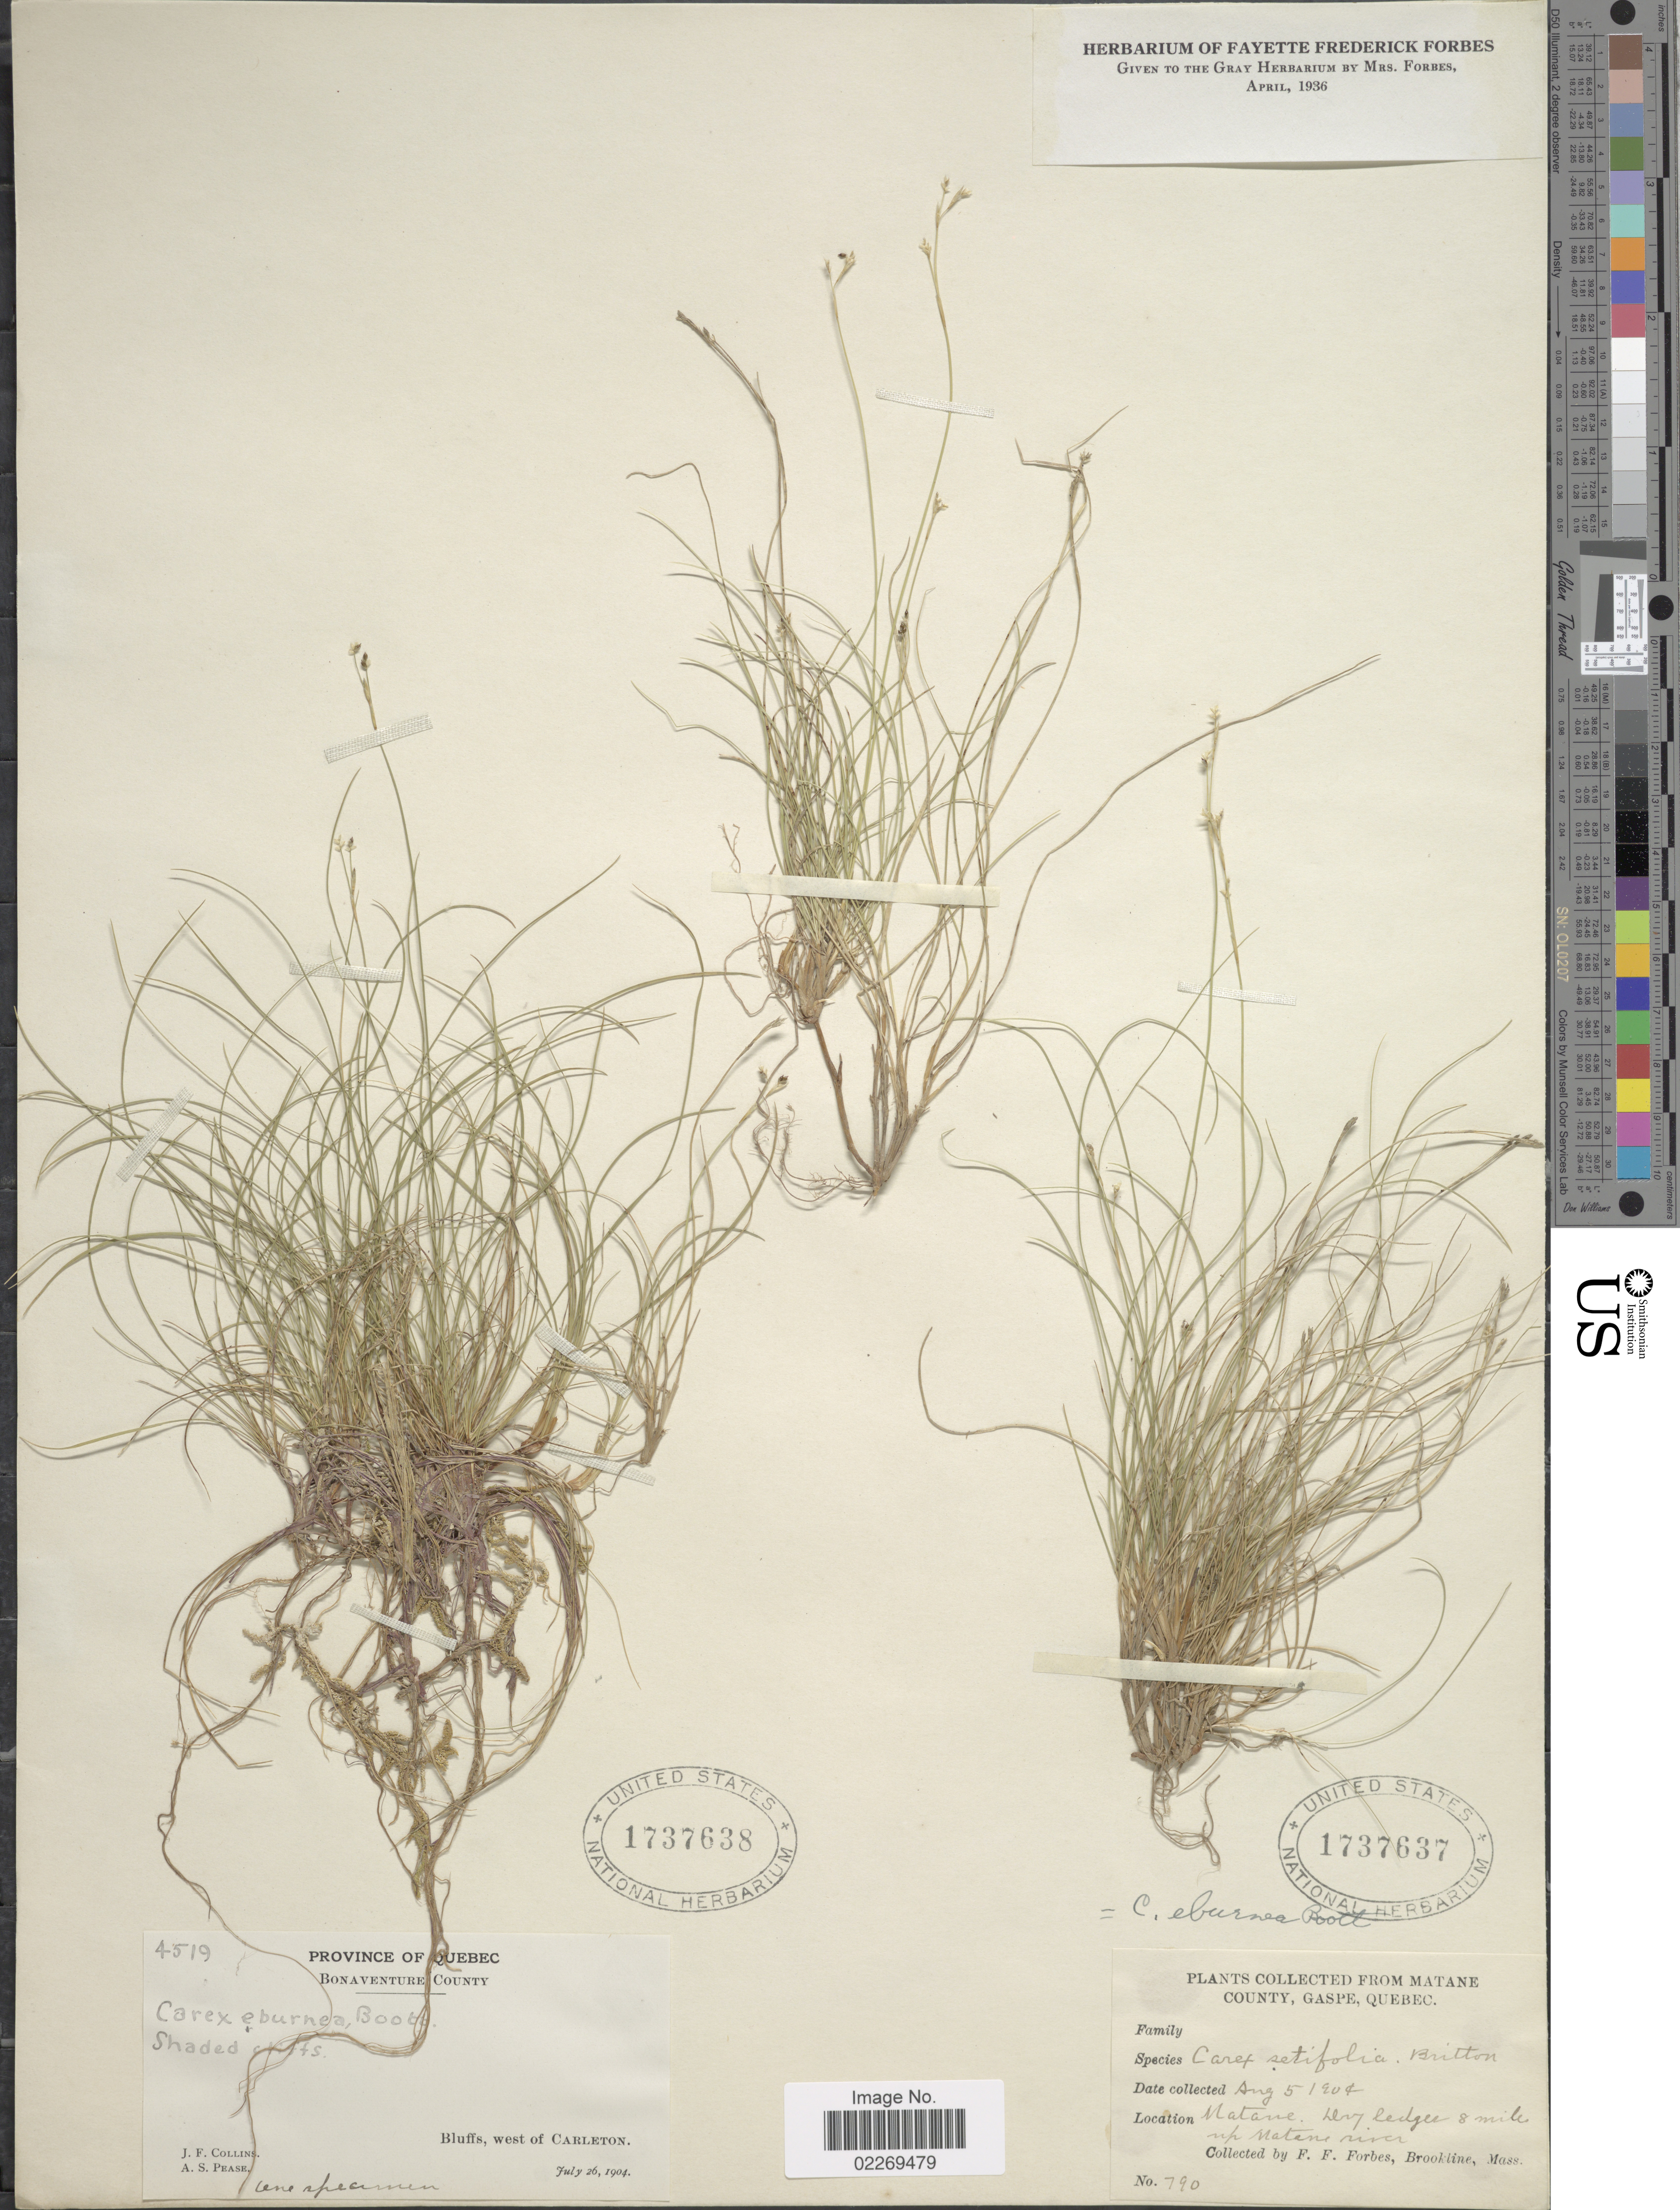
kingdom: Plantae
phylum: Tracheophyta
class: Liliopsida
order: Poales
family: Cyperaceae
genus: Carex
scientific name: Carex eburnea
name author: Boott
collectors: F. Forbes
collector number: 790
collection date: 1904-08-05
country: Canada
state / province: Quebec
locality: From Matane County, Gaspe. Matane, 8 mile up Matane River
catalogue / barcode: US 1737637-2